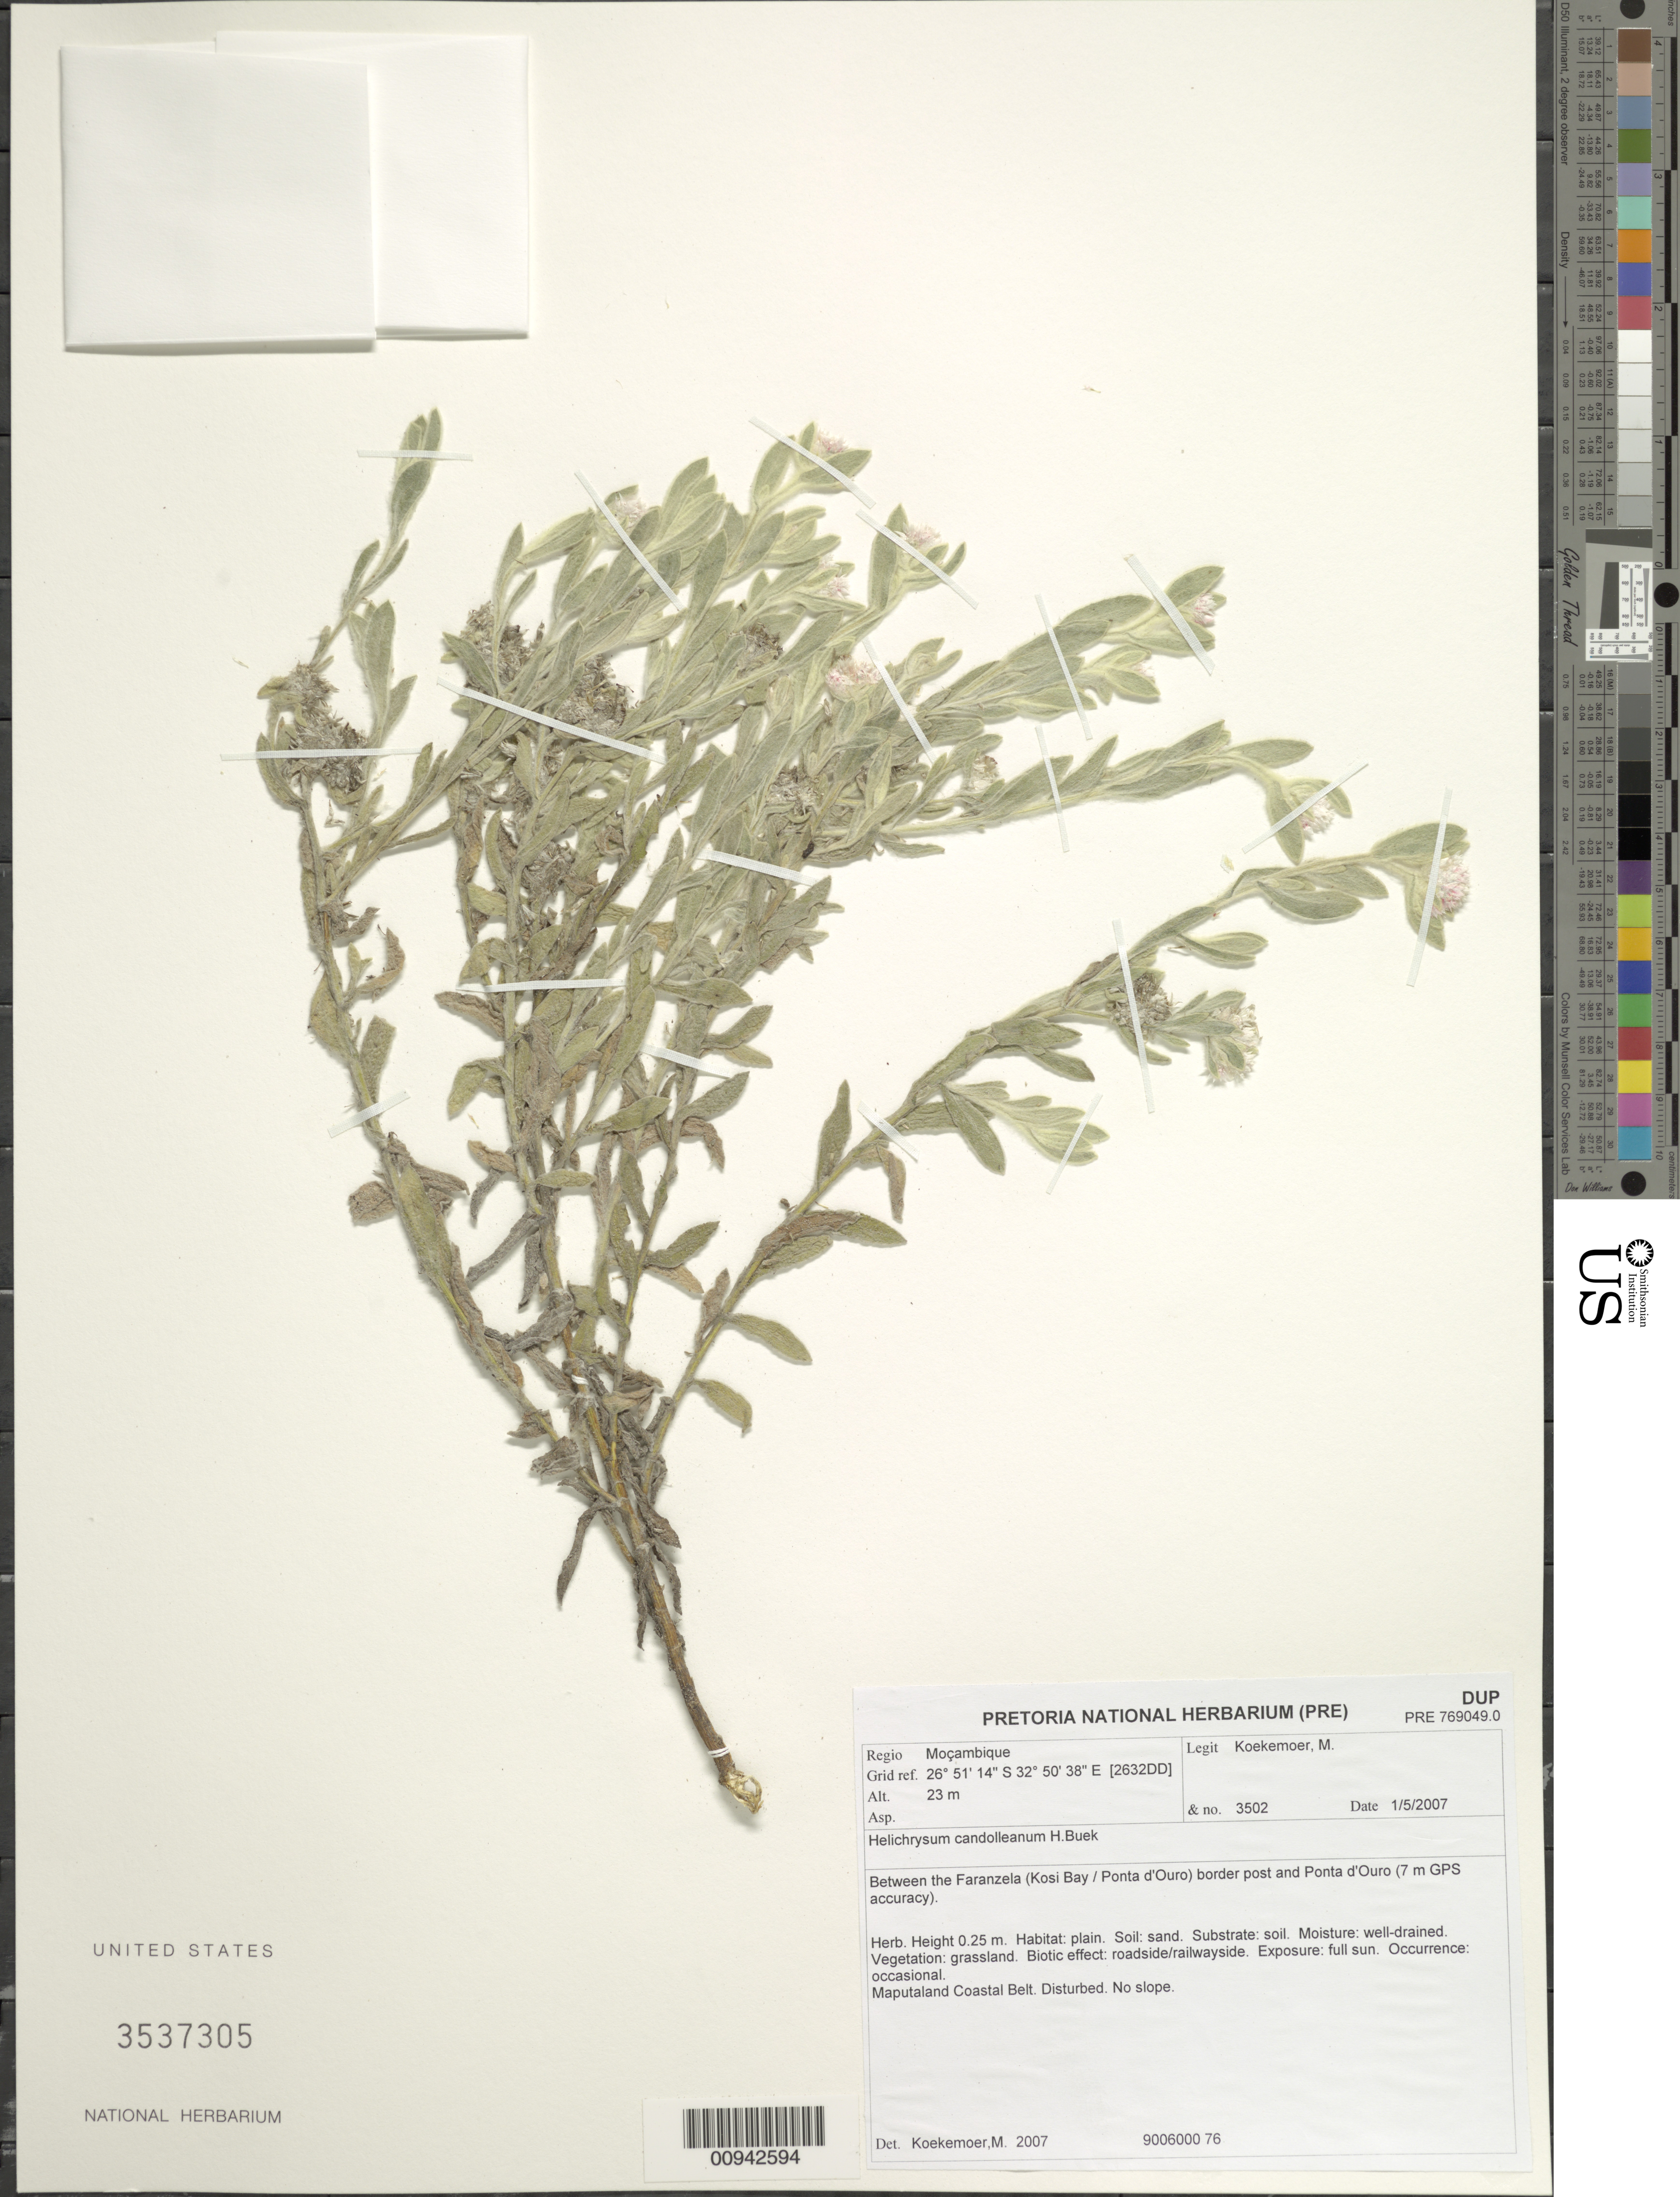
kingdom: Plantae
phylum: Tracheophyta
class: Magnoliopsida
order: Asterales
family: Asteraceae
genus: Helichrysum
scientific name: Helichrysum candolleanum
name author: H. Buek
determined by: Koekemoer, M.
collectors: M. Koekemoer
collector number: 3502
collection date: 2007-05-01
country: Mozambique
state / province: Maputo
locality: Faranzela (Kosi Bay / Ponta d'Ouro) border post to Ponta d'Ouro (7m GPS accuracy)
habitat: Plain. Sand. Well-drained. Grassland. Roadside/railwayside. Full sun. No slope. Maputaland Coastal Belt. Disturbed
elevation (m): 23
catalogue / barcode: US 3537305